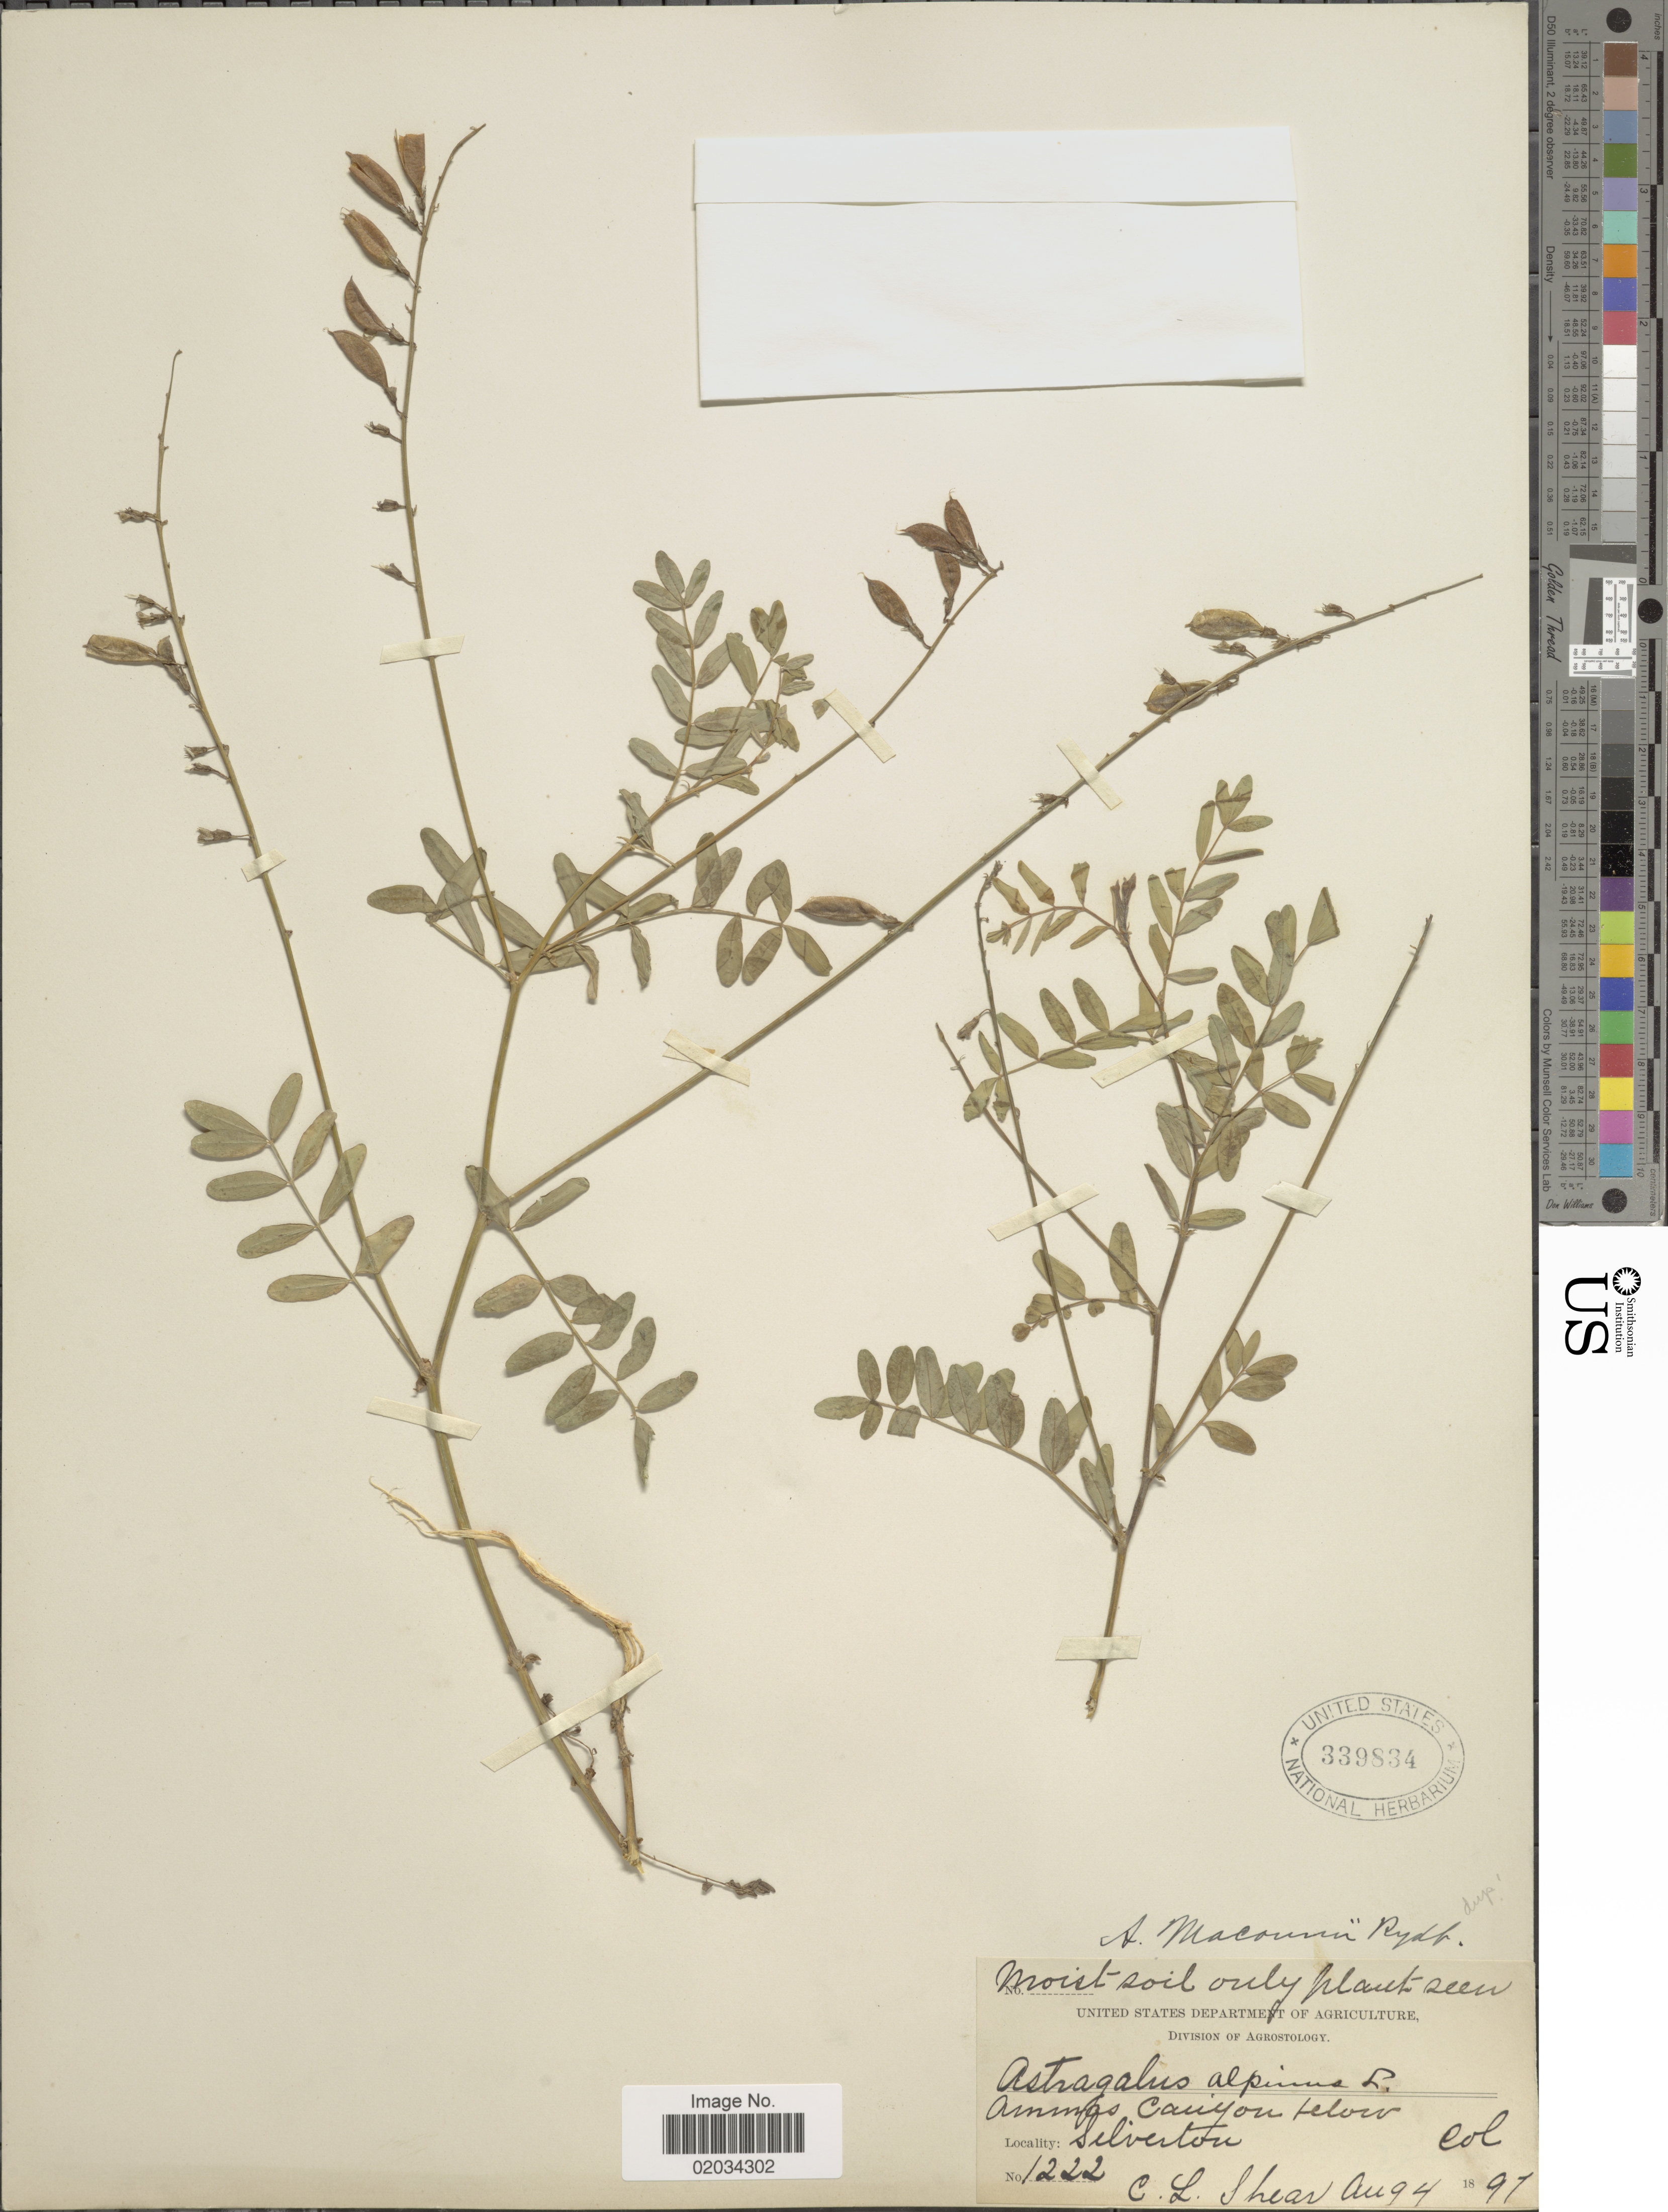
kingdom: Plantae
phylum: Tracheophyta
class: Magnoliopsida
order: Fabales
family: Fabaceae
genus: Astragalus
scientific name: Astragalus robbinsii var. minor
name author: (Hook.) Barneby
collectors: C. L. Shear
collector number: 1222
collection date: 1897-08-04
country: United States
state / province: Colorado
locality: Silverton, Col.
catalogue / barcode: US 339834